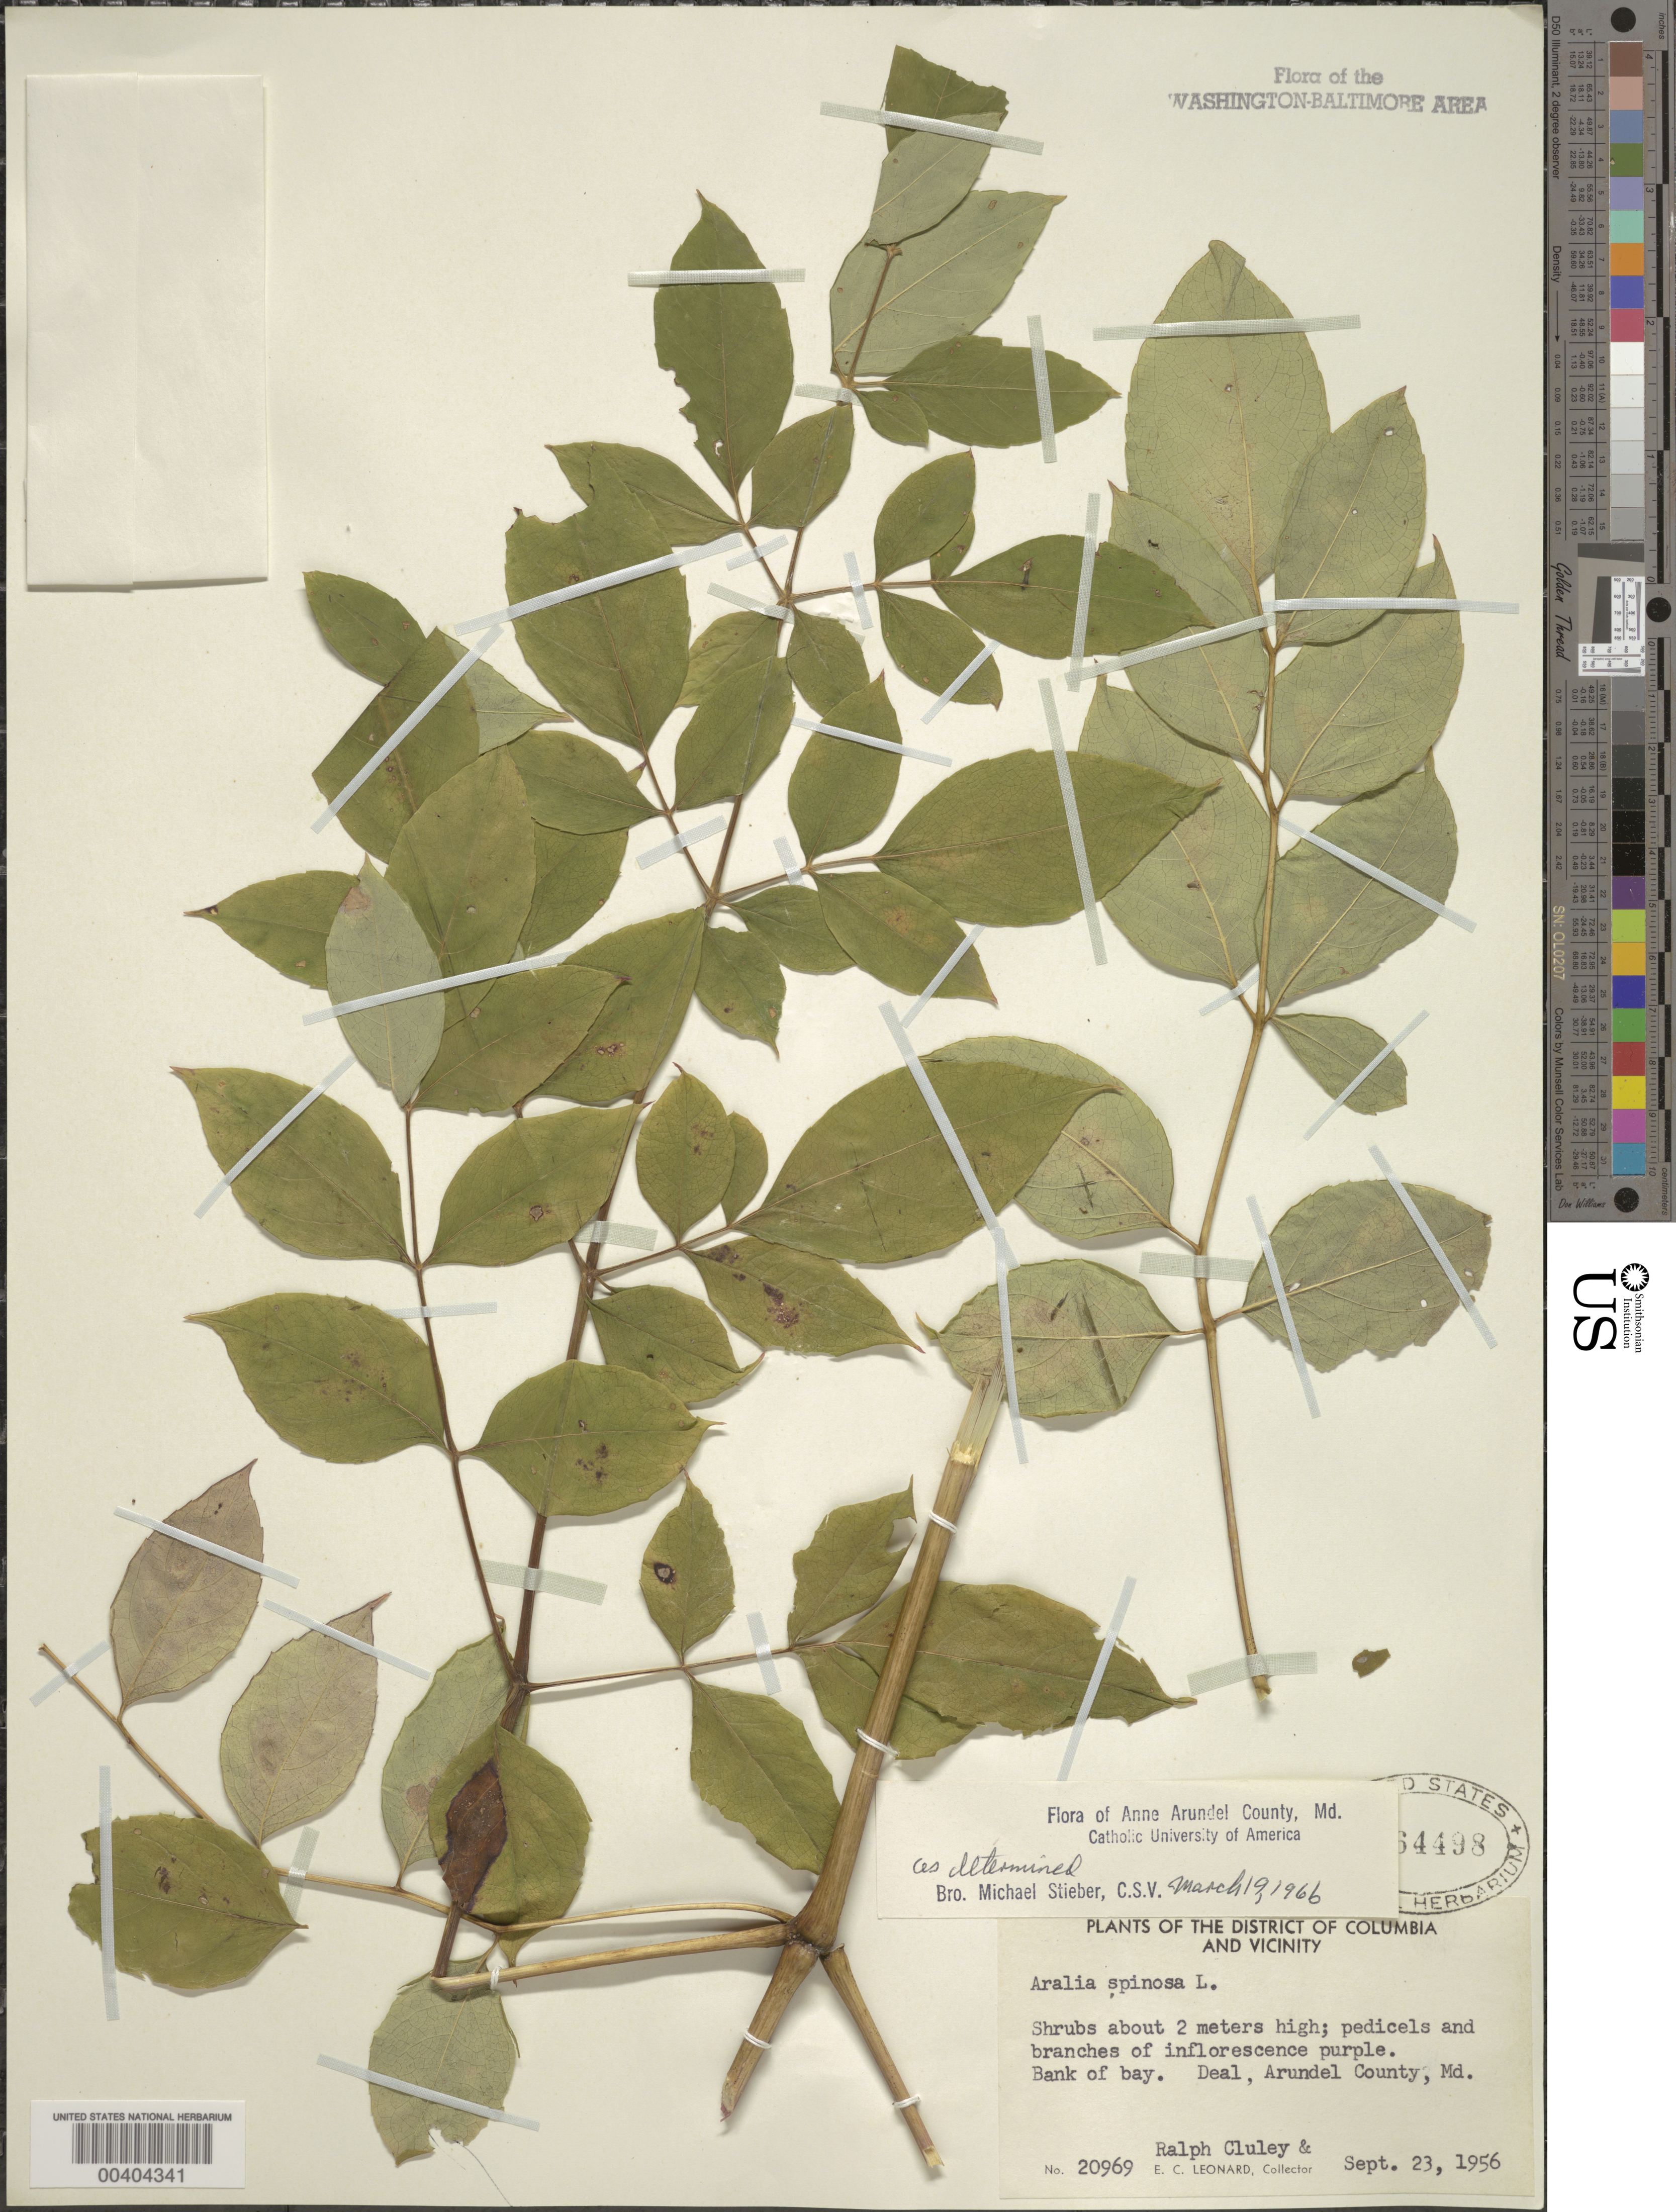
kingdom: Plantae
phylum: Tracheophyta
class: Magnoliopsida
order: Apiales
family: Araliaceae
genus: Aralia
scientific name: Aralia spinosa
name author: L.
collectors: R. Cluley & E. C. Leonard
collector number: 20969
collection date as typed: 23 Sep 1956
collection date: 1956-09-23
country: United States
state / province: Maryland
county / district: Anne Arundel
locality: Deale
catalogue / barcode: US 2164498